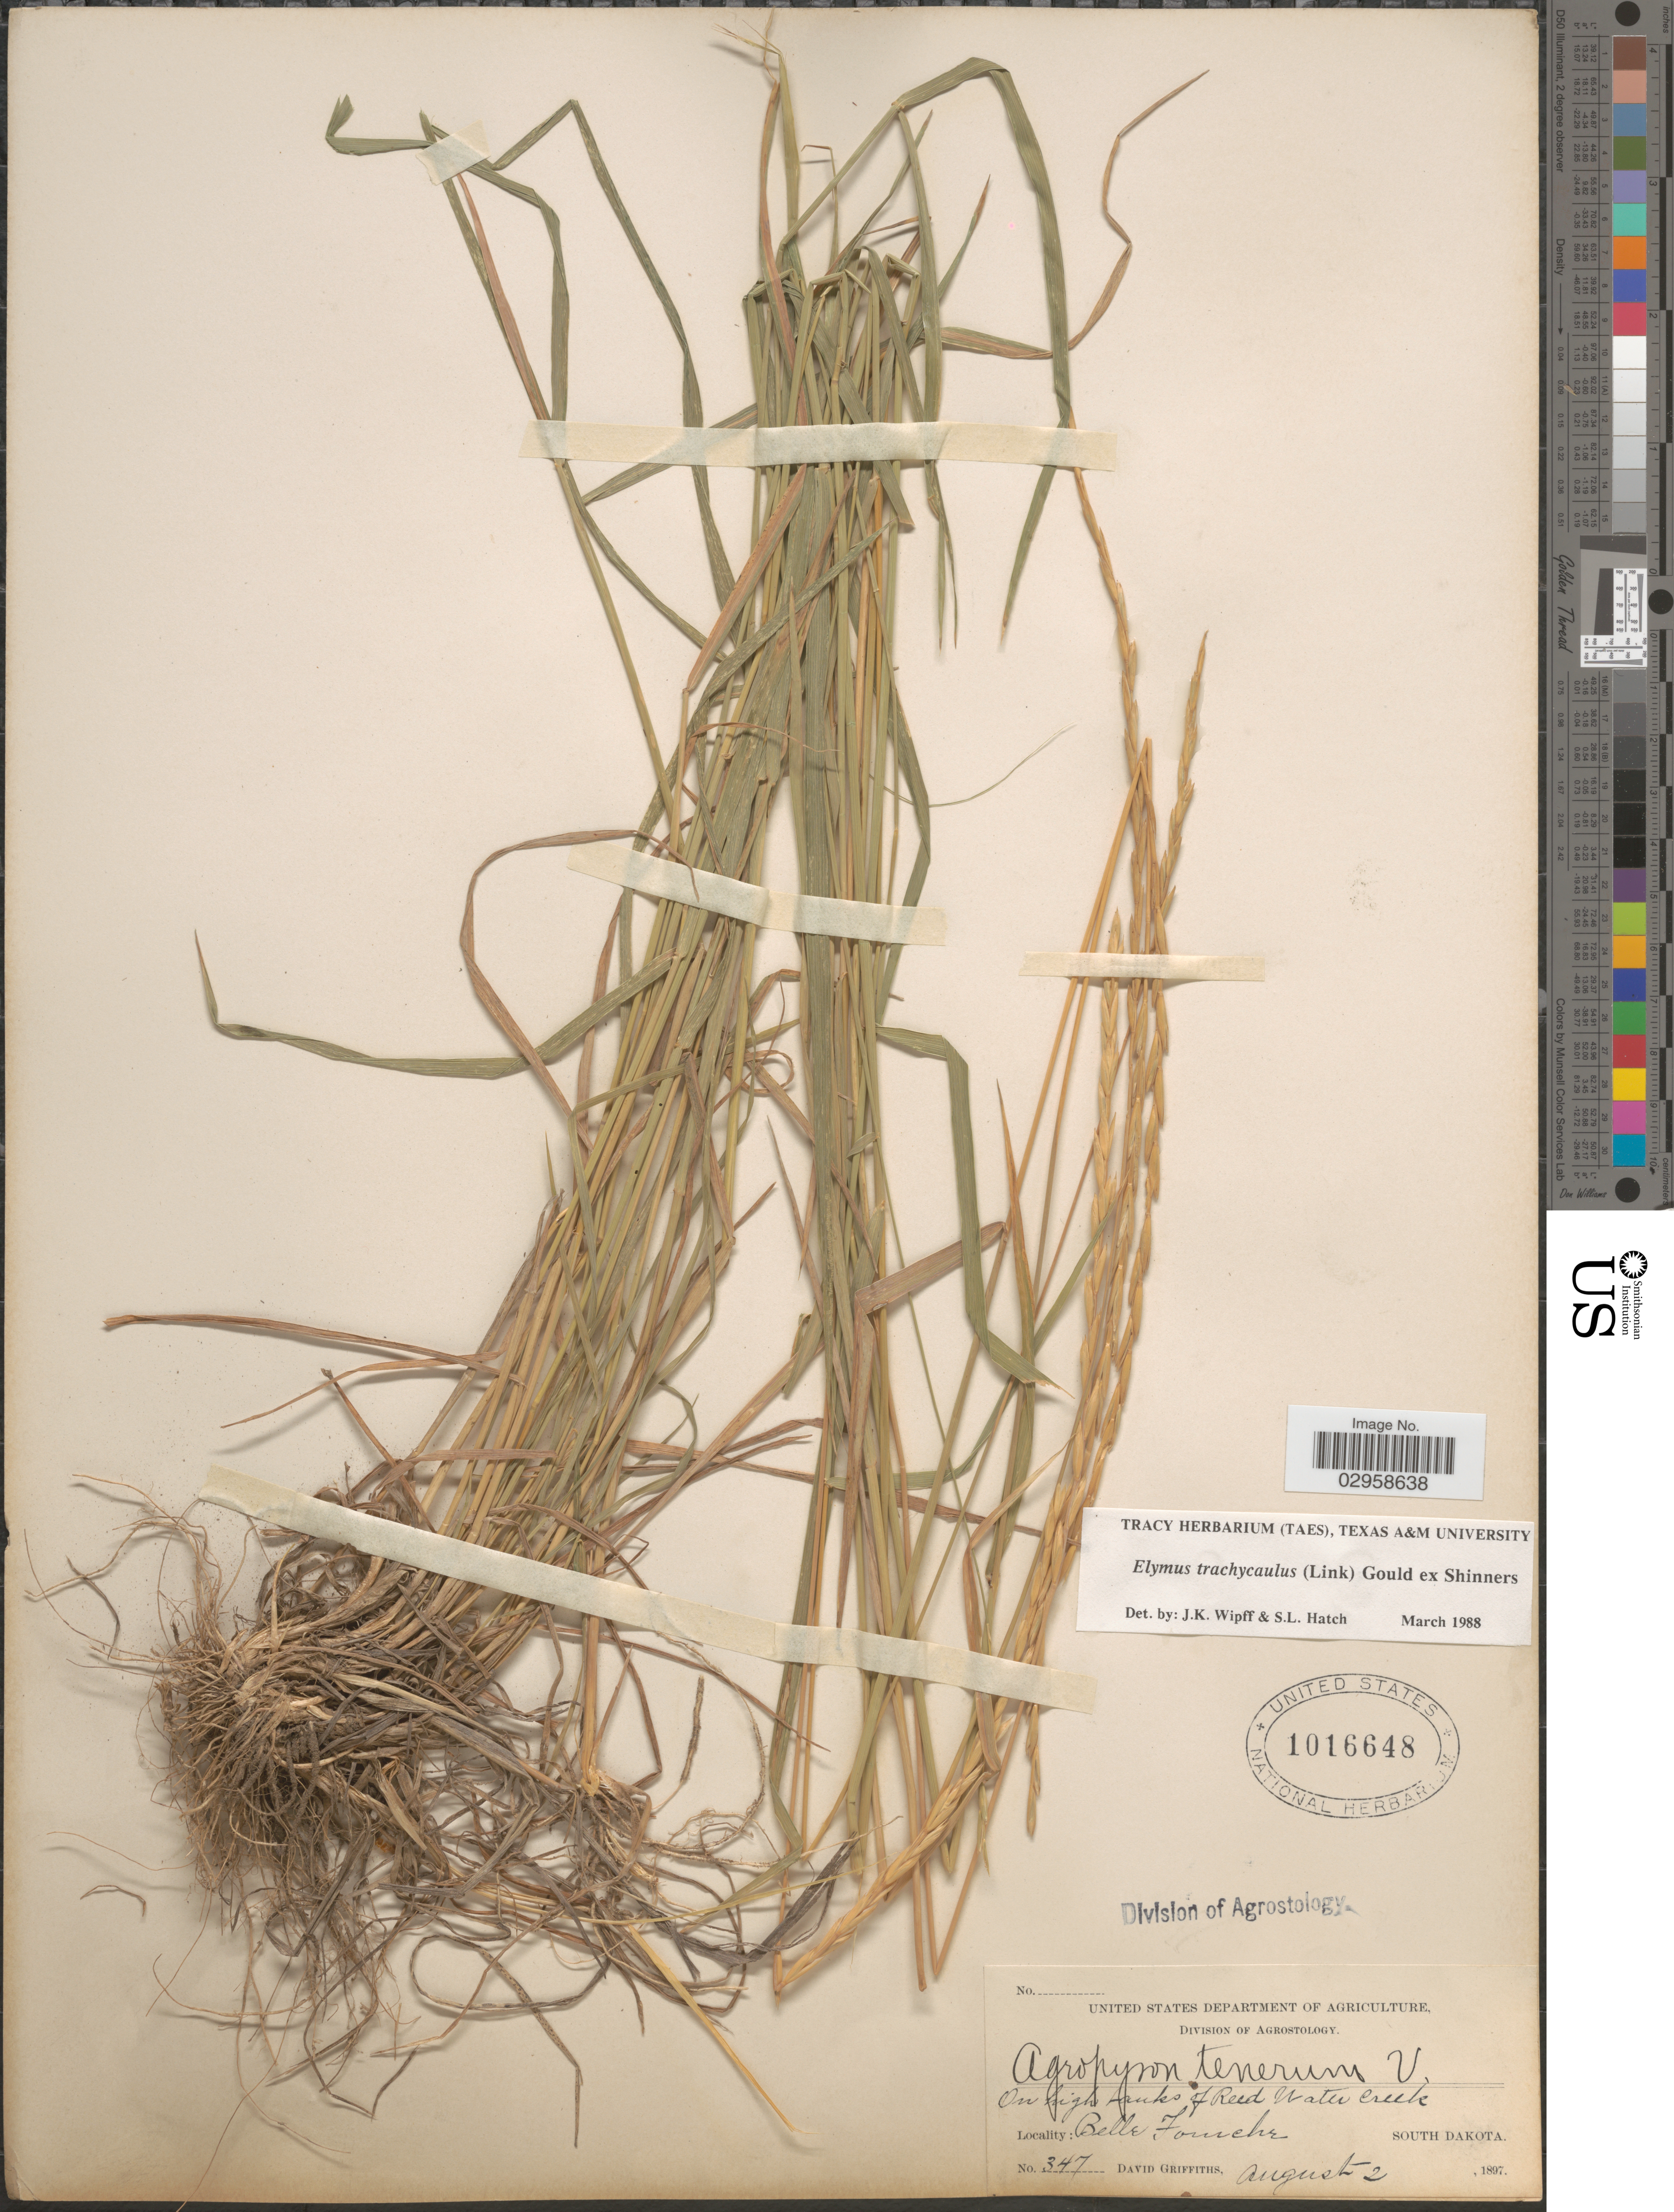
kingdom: Plantae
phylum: Tracheophyta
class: Liliopsida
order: Poales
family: Poaceae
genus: Elymus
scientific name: Elymus trachycaulus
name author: (Link) Gould ex Shinners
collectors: D. Griffiths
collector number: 347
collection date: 1897-08-02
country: United States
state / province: South Dakota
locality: On high banks of Reed Water Creek. Belle Fourche.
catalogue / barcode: US 1016648